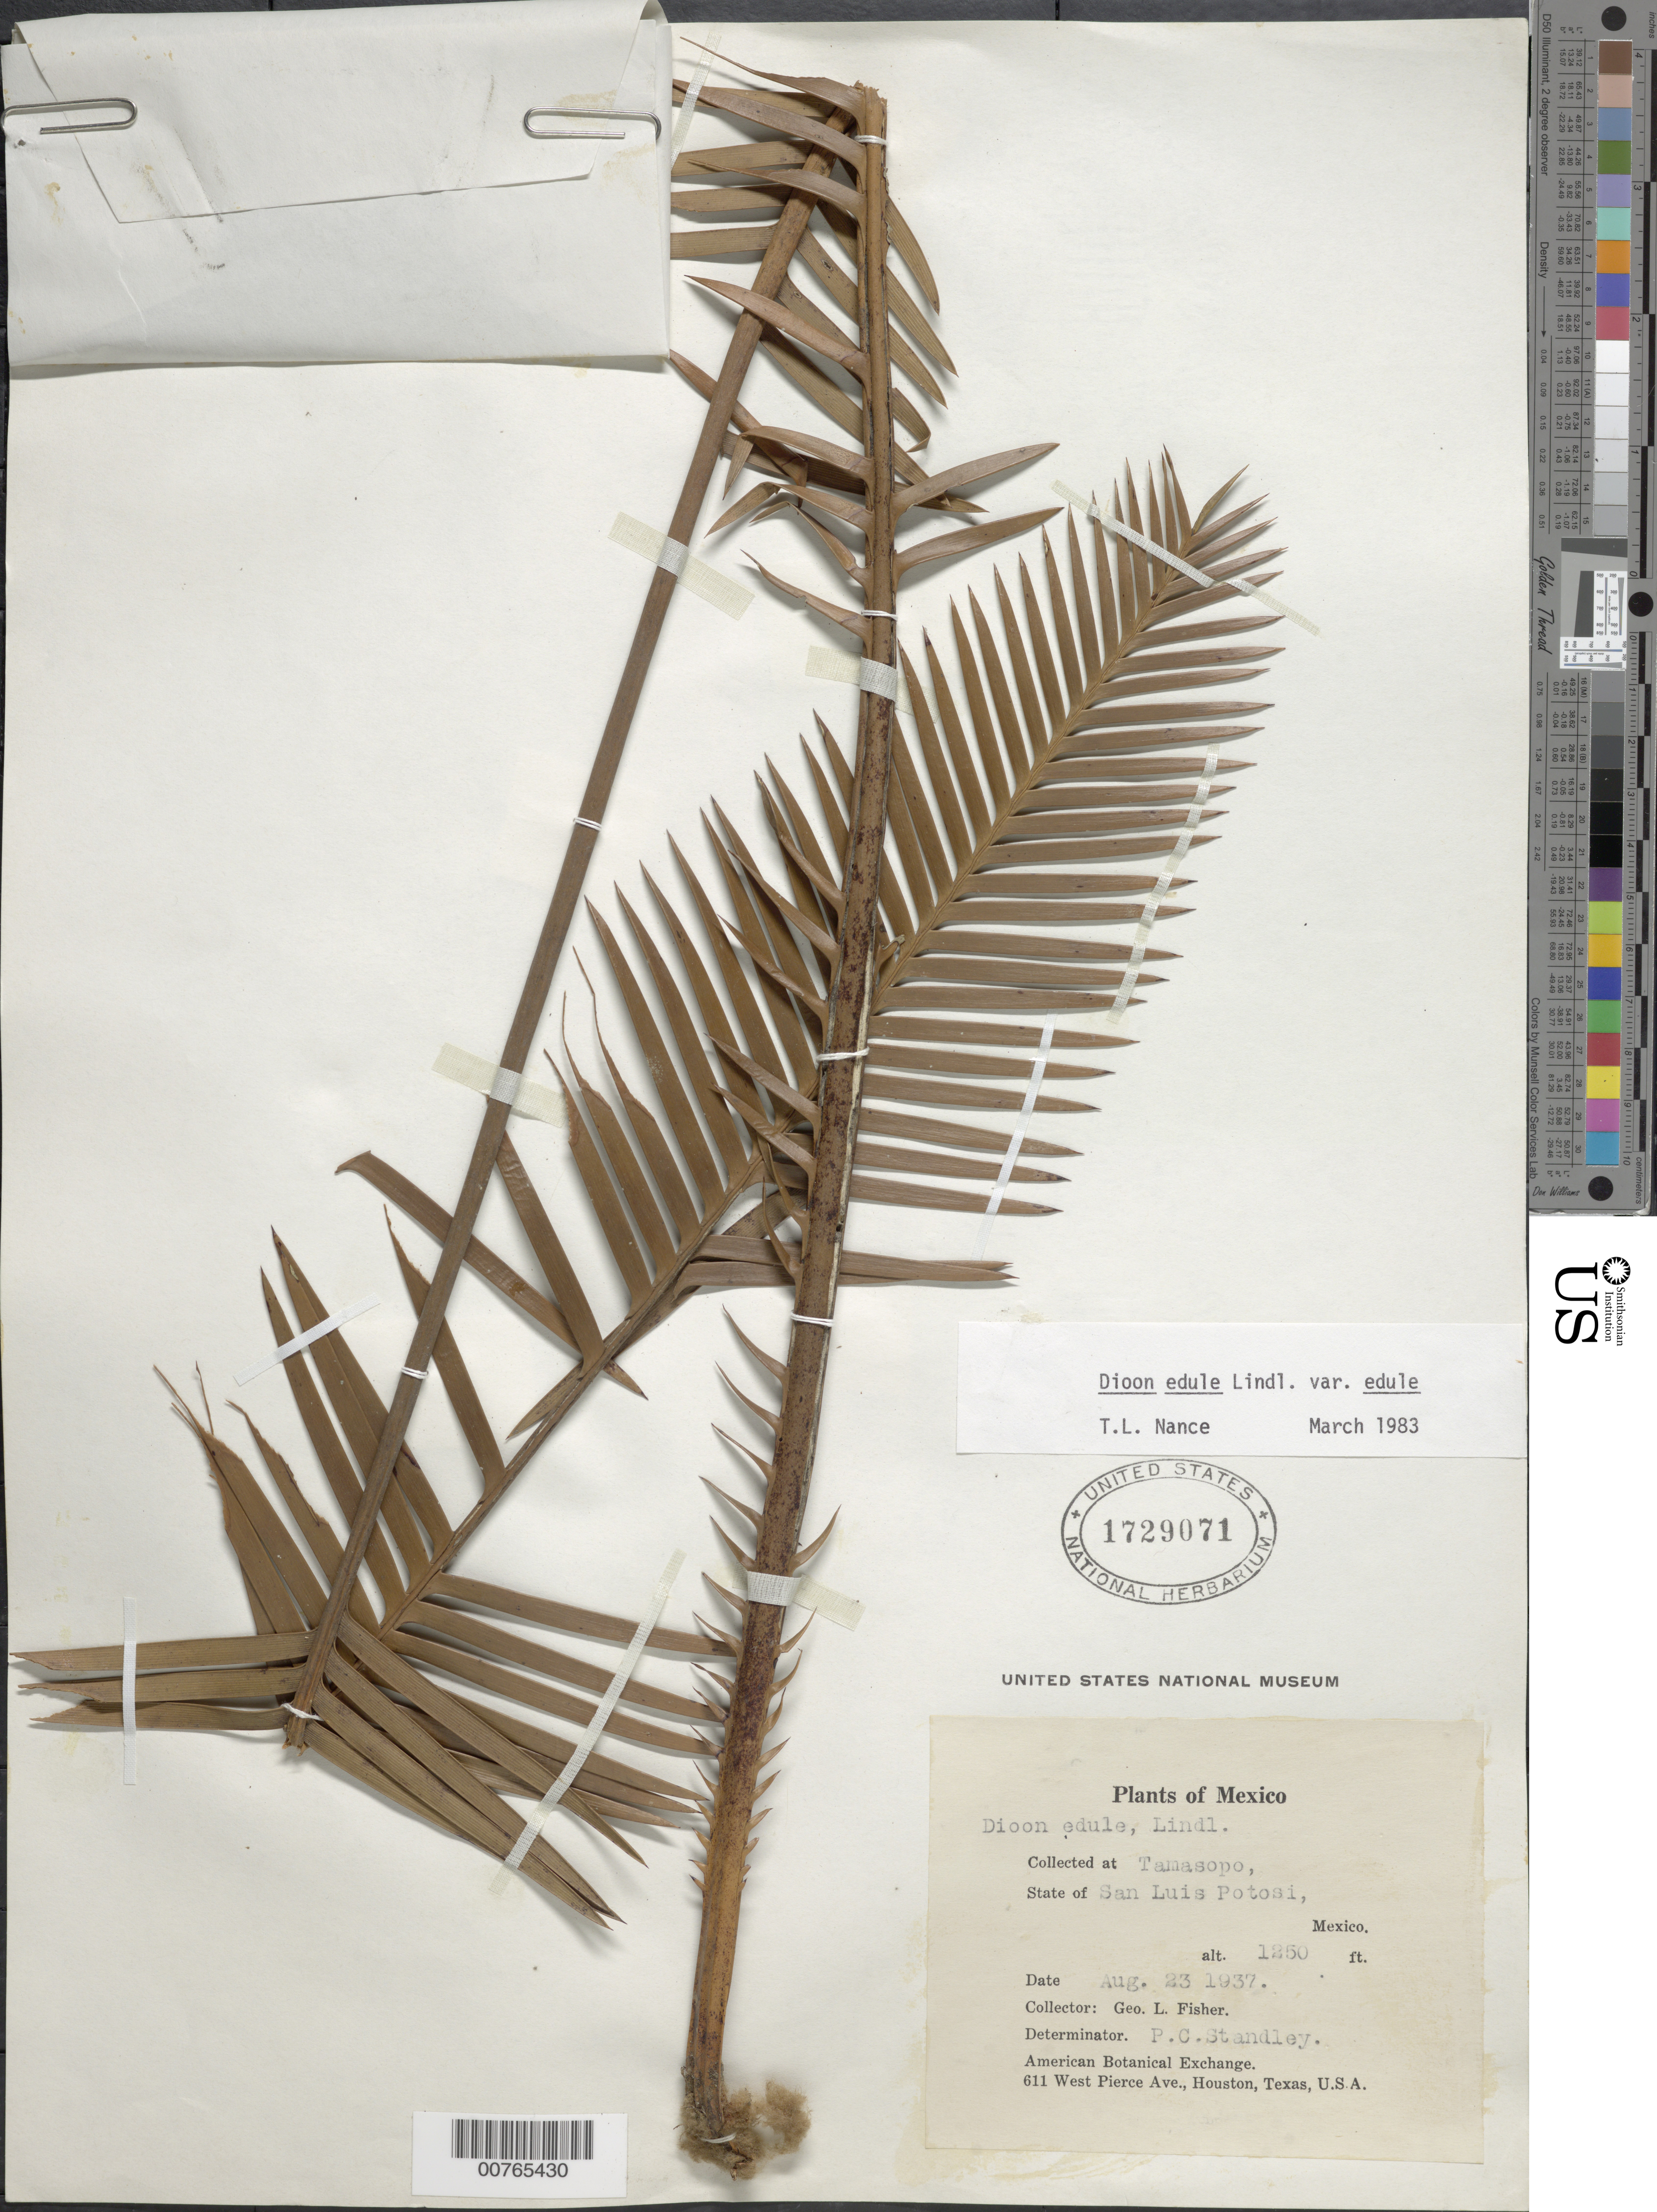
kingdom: Plantae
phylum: Tracheophyta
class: Cycadopsida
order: Cycadales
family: Zamiaceae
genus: Dioon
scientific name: Dioon edule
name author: Lindl.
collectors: G. L. Fisher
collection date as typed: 23 Aug 1937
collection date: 1937-08-23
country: Mexico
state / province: San Luis Potosí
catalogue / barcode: US 1729071